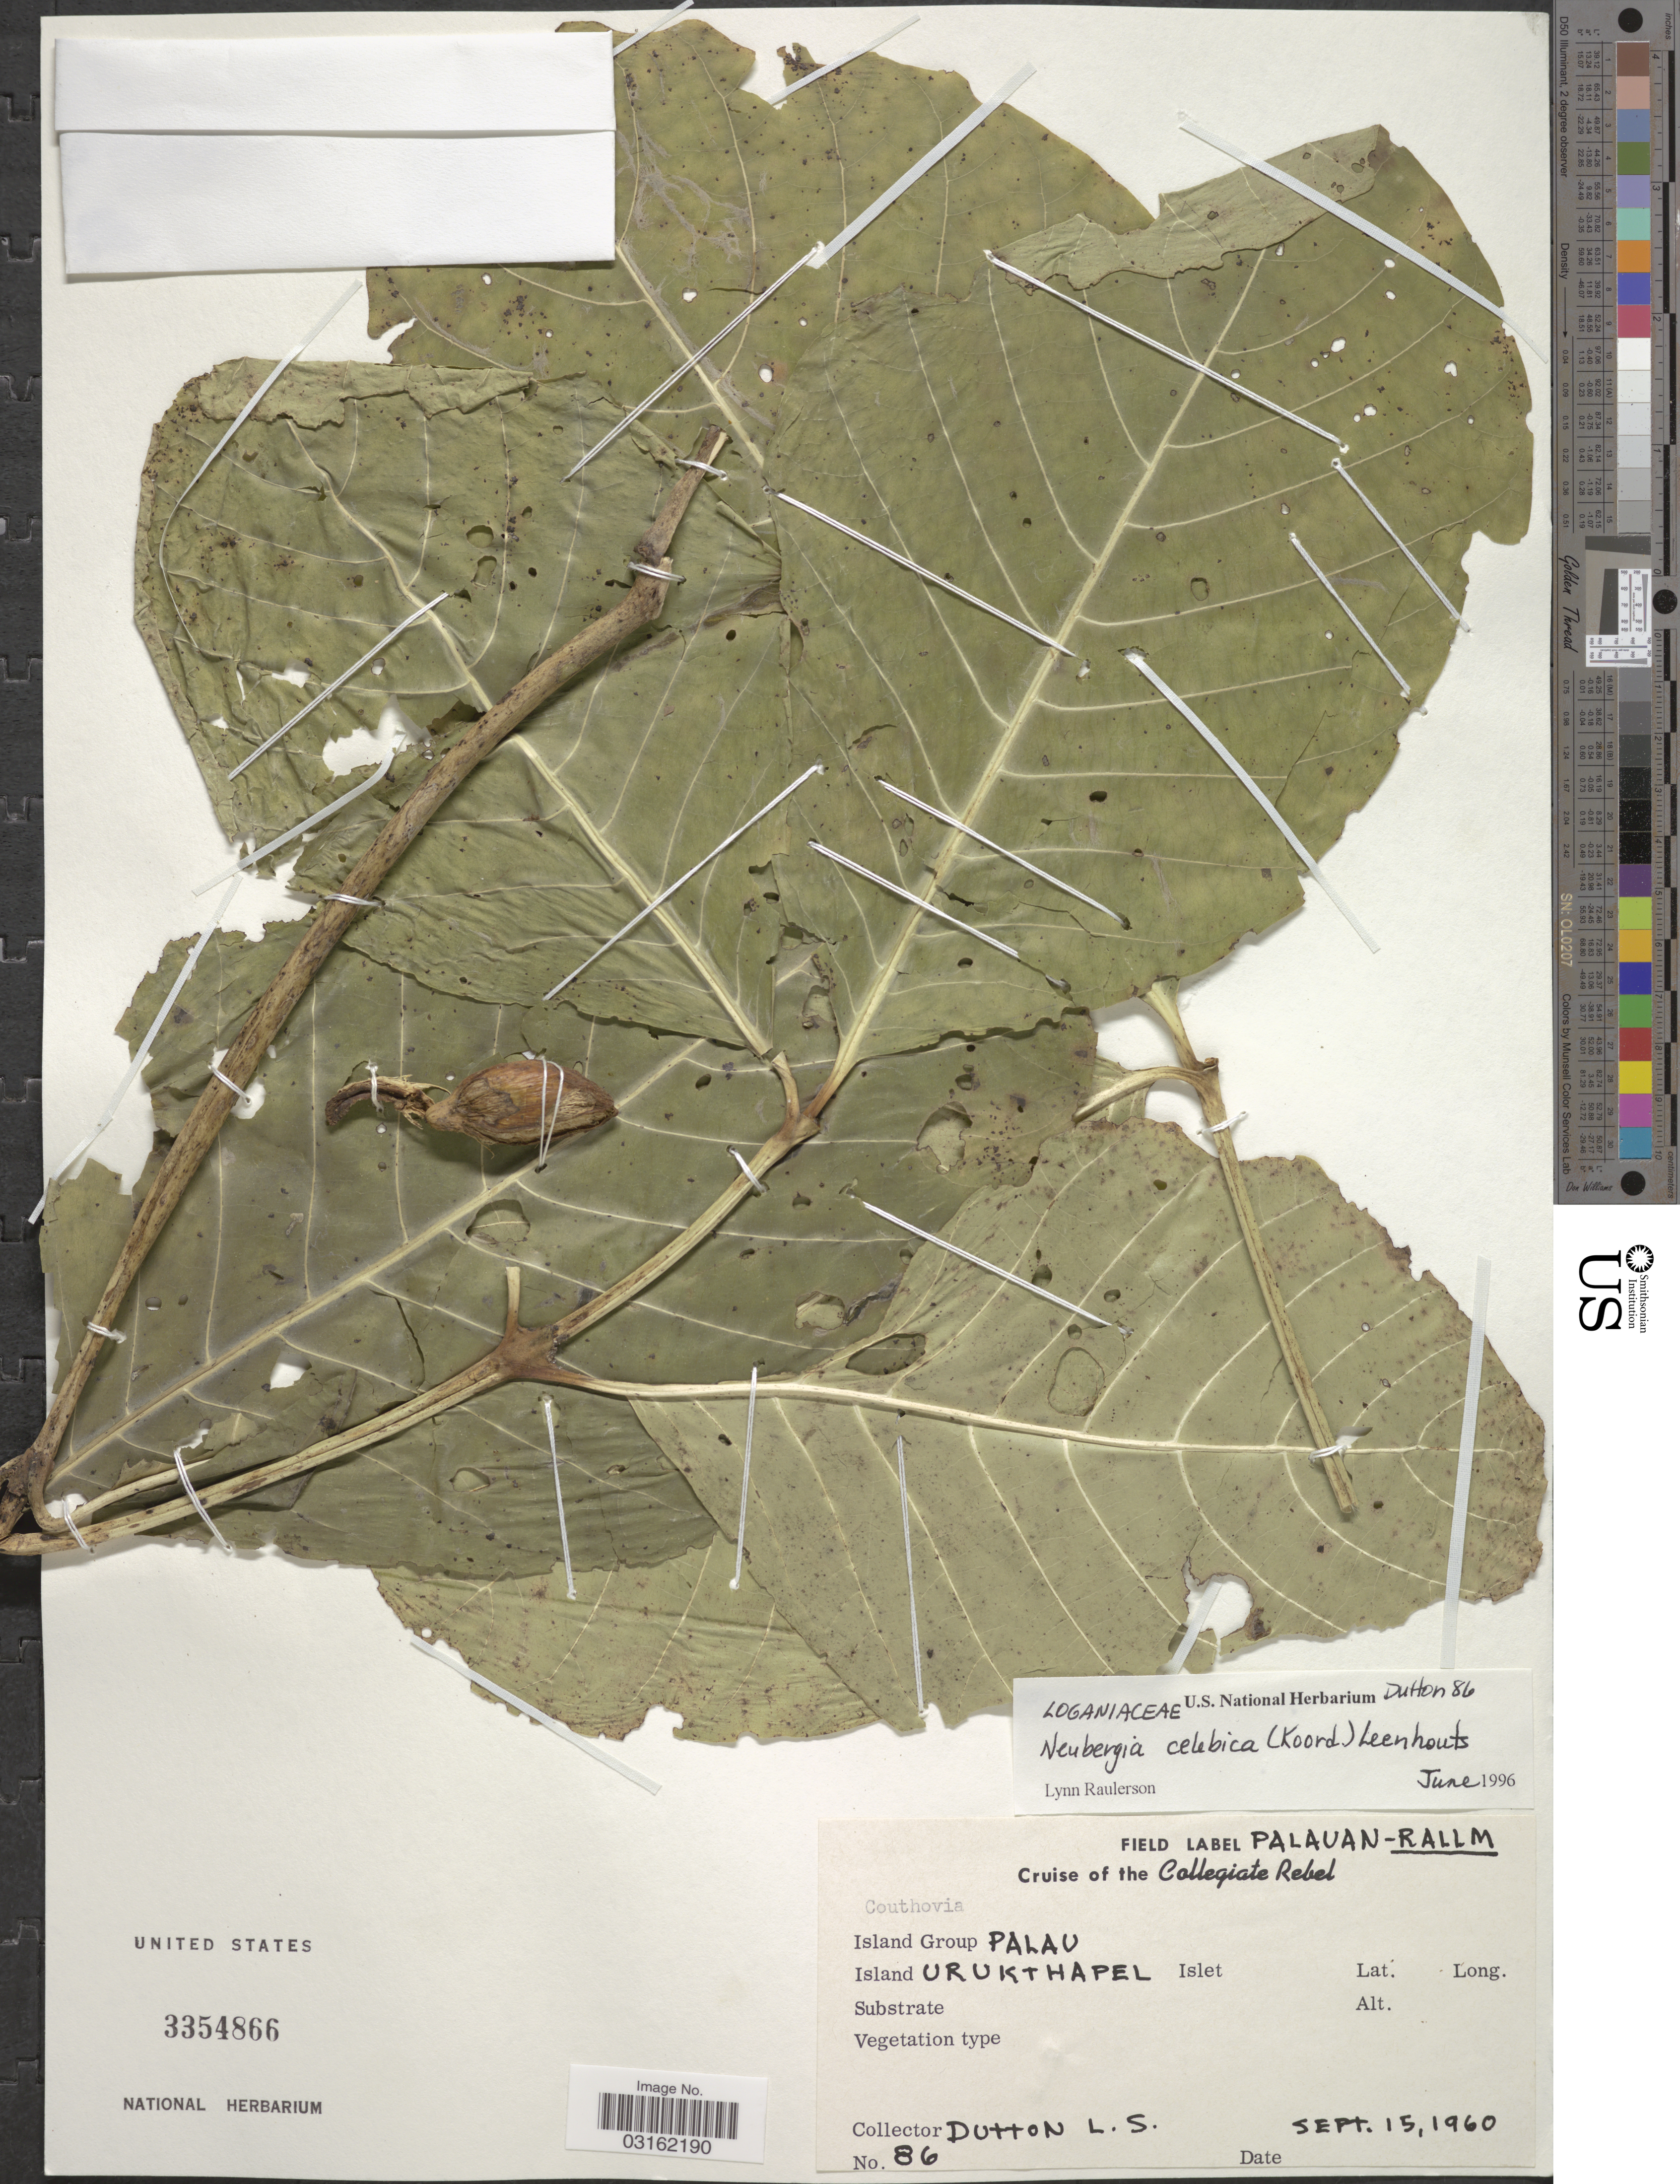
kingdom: Plantae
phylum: Tracheophyta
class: Magnoliopsida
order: Gentianales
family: Loganiaceae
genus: Neuburgia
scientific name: Neuburgia celebica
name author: (Koord.) Leenh.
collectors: L. Dutton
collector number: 86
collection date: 1960-09-15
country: Palau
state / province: Koror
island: Ngeruktabel [Urukthapel]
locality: Island Group Palau, Island Urukthapel.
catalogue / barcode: US 3354866